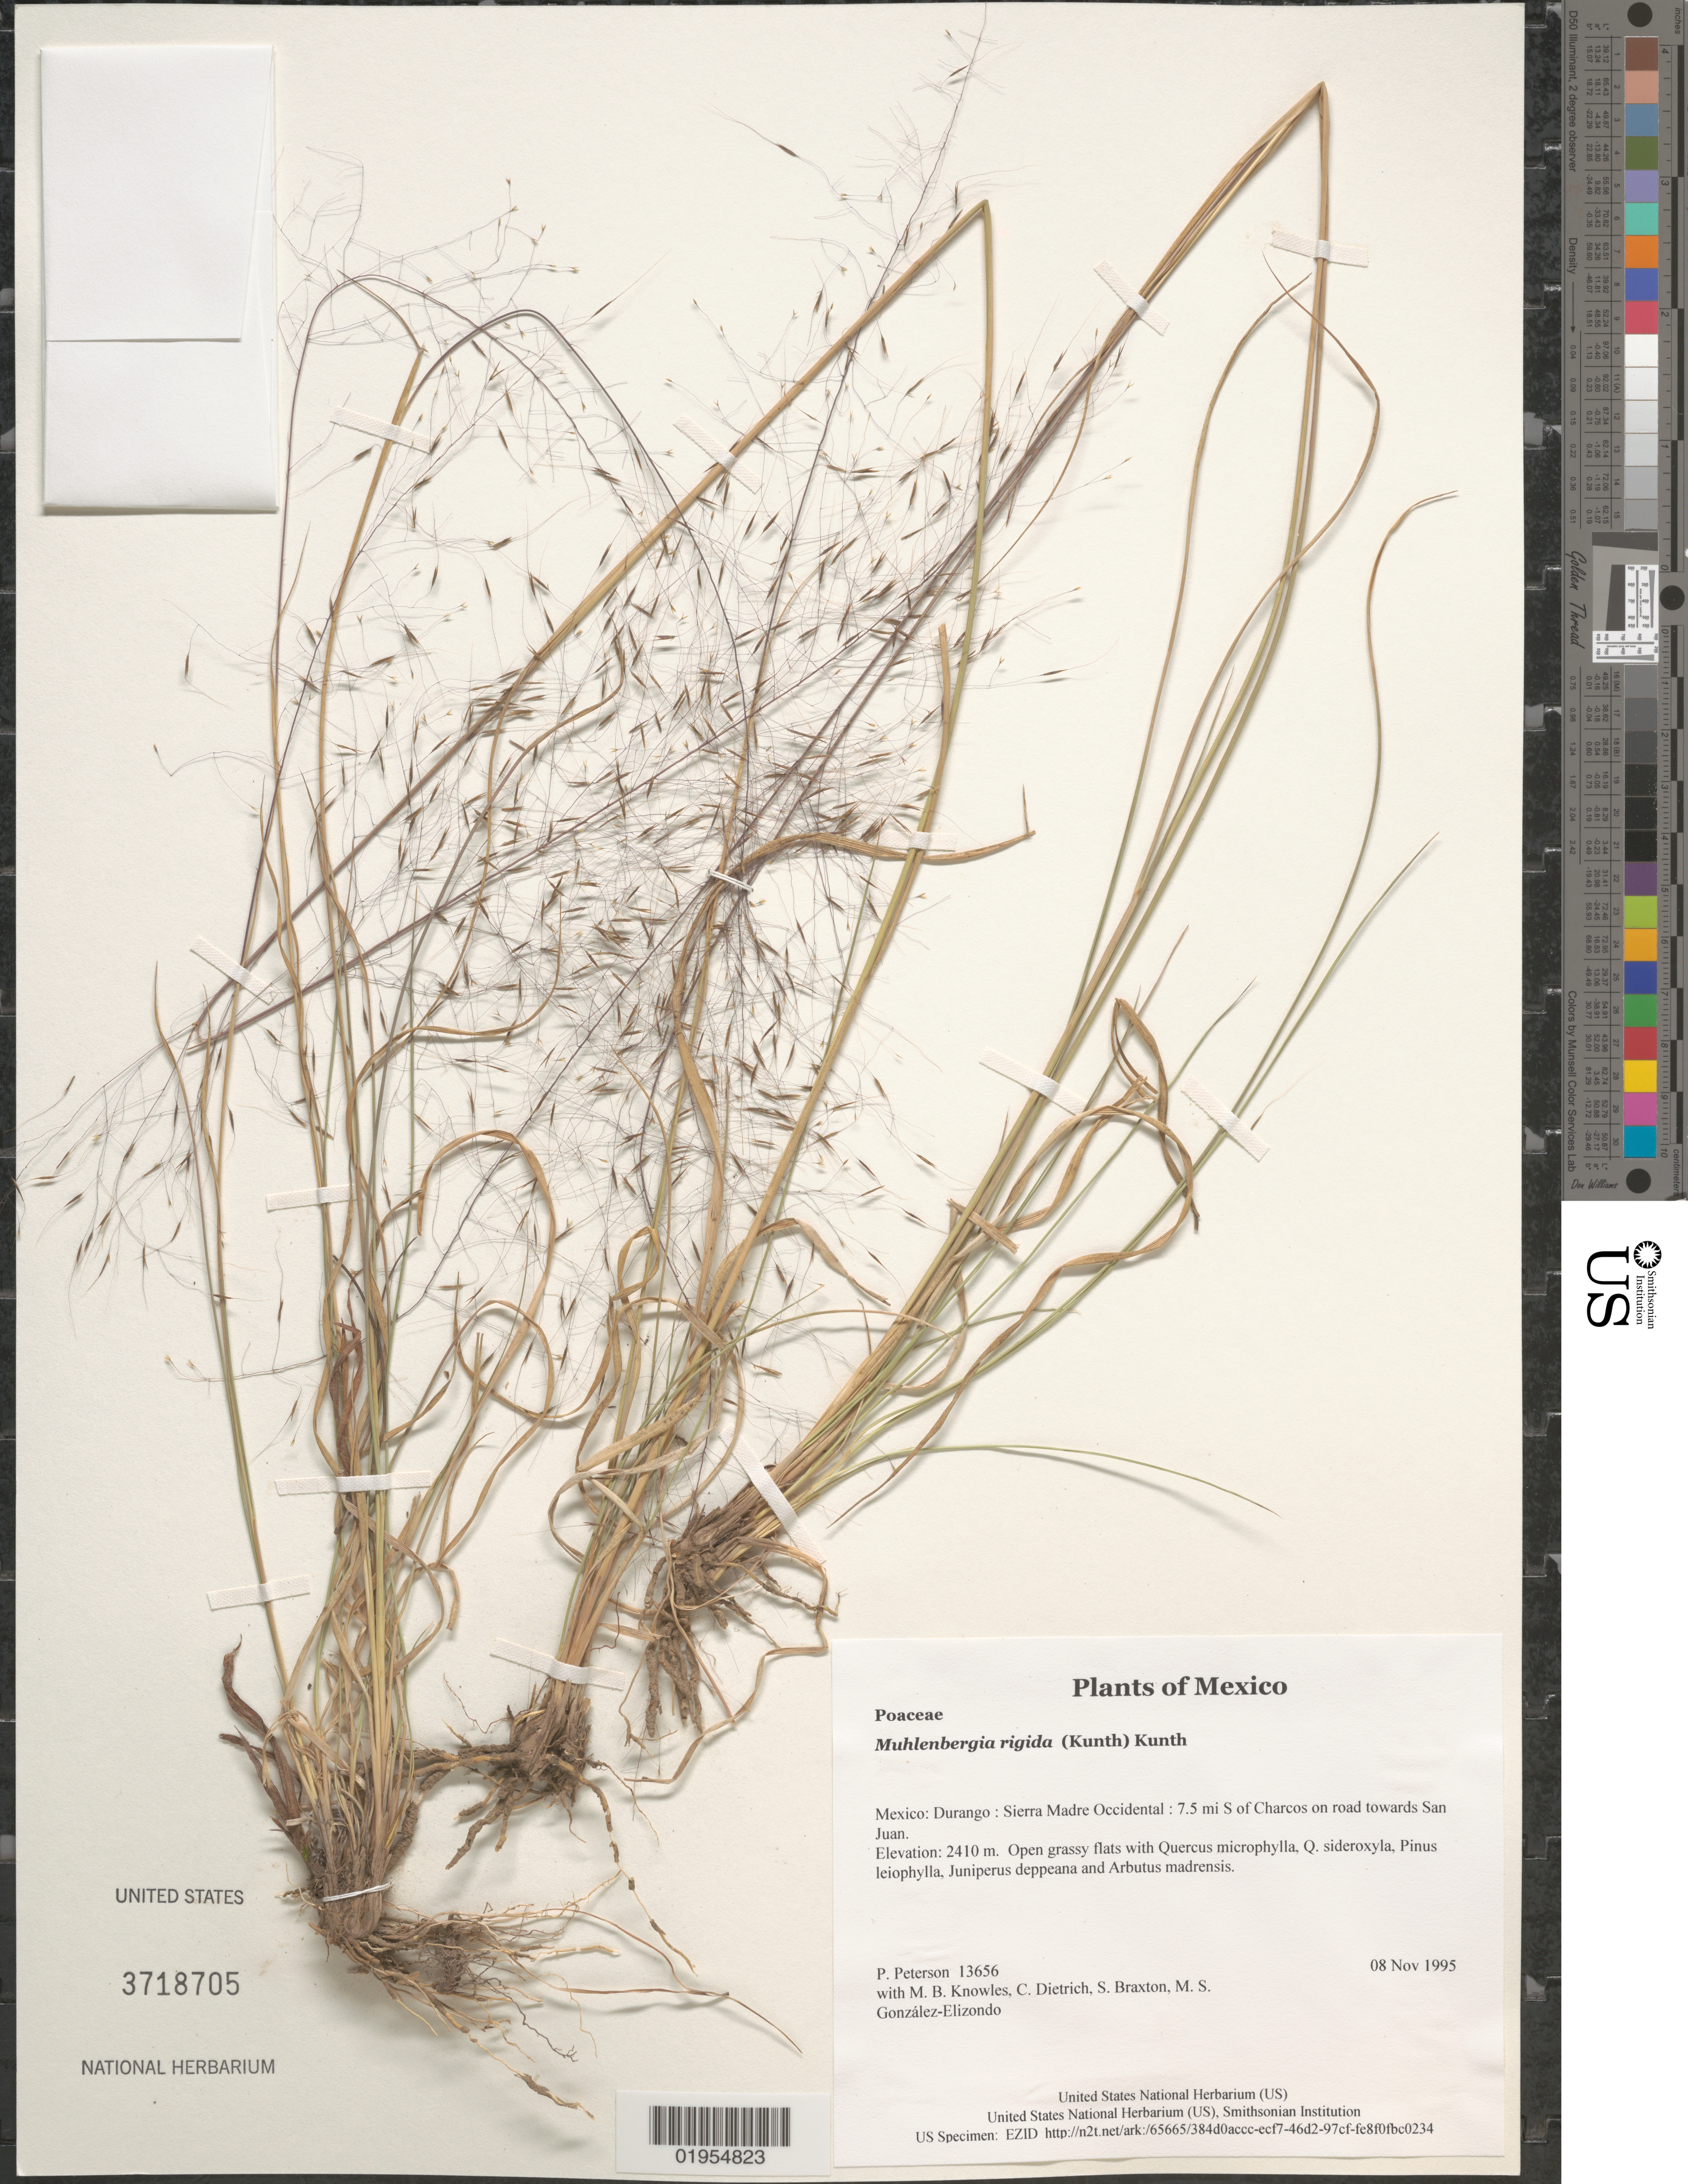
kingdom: Plantae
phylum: Tracheophyta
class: Liliopsida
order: Poales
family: Poaceae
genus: Muhlenbergia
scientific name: Muhlenbergia rigida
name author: (Kunth) Kunth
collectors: P. M. Peterson, M. B. Knowles, C. Dietrich, S. Braxton & M. S. González-Elizondo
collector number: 13656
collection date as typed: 08 Nov 1995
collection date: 1995-11-08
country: Mexico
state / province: Durango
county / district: Sierra Madre Occidental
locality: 7.5 mi S of Charcos on road towards San Juan.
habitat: Open grassy flats with Quercus microphylla, Q. sideroxyla, Pinus leiophylla, Juniperus deppeana and Arbutus madrensis.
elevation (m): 2410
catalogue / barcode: US 3718705